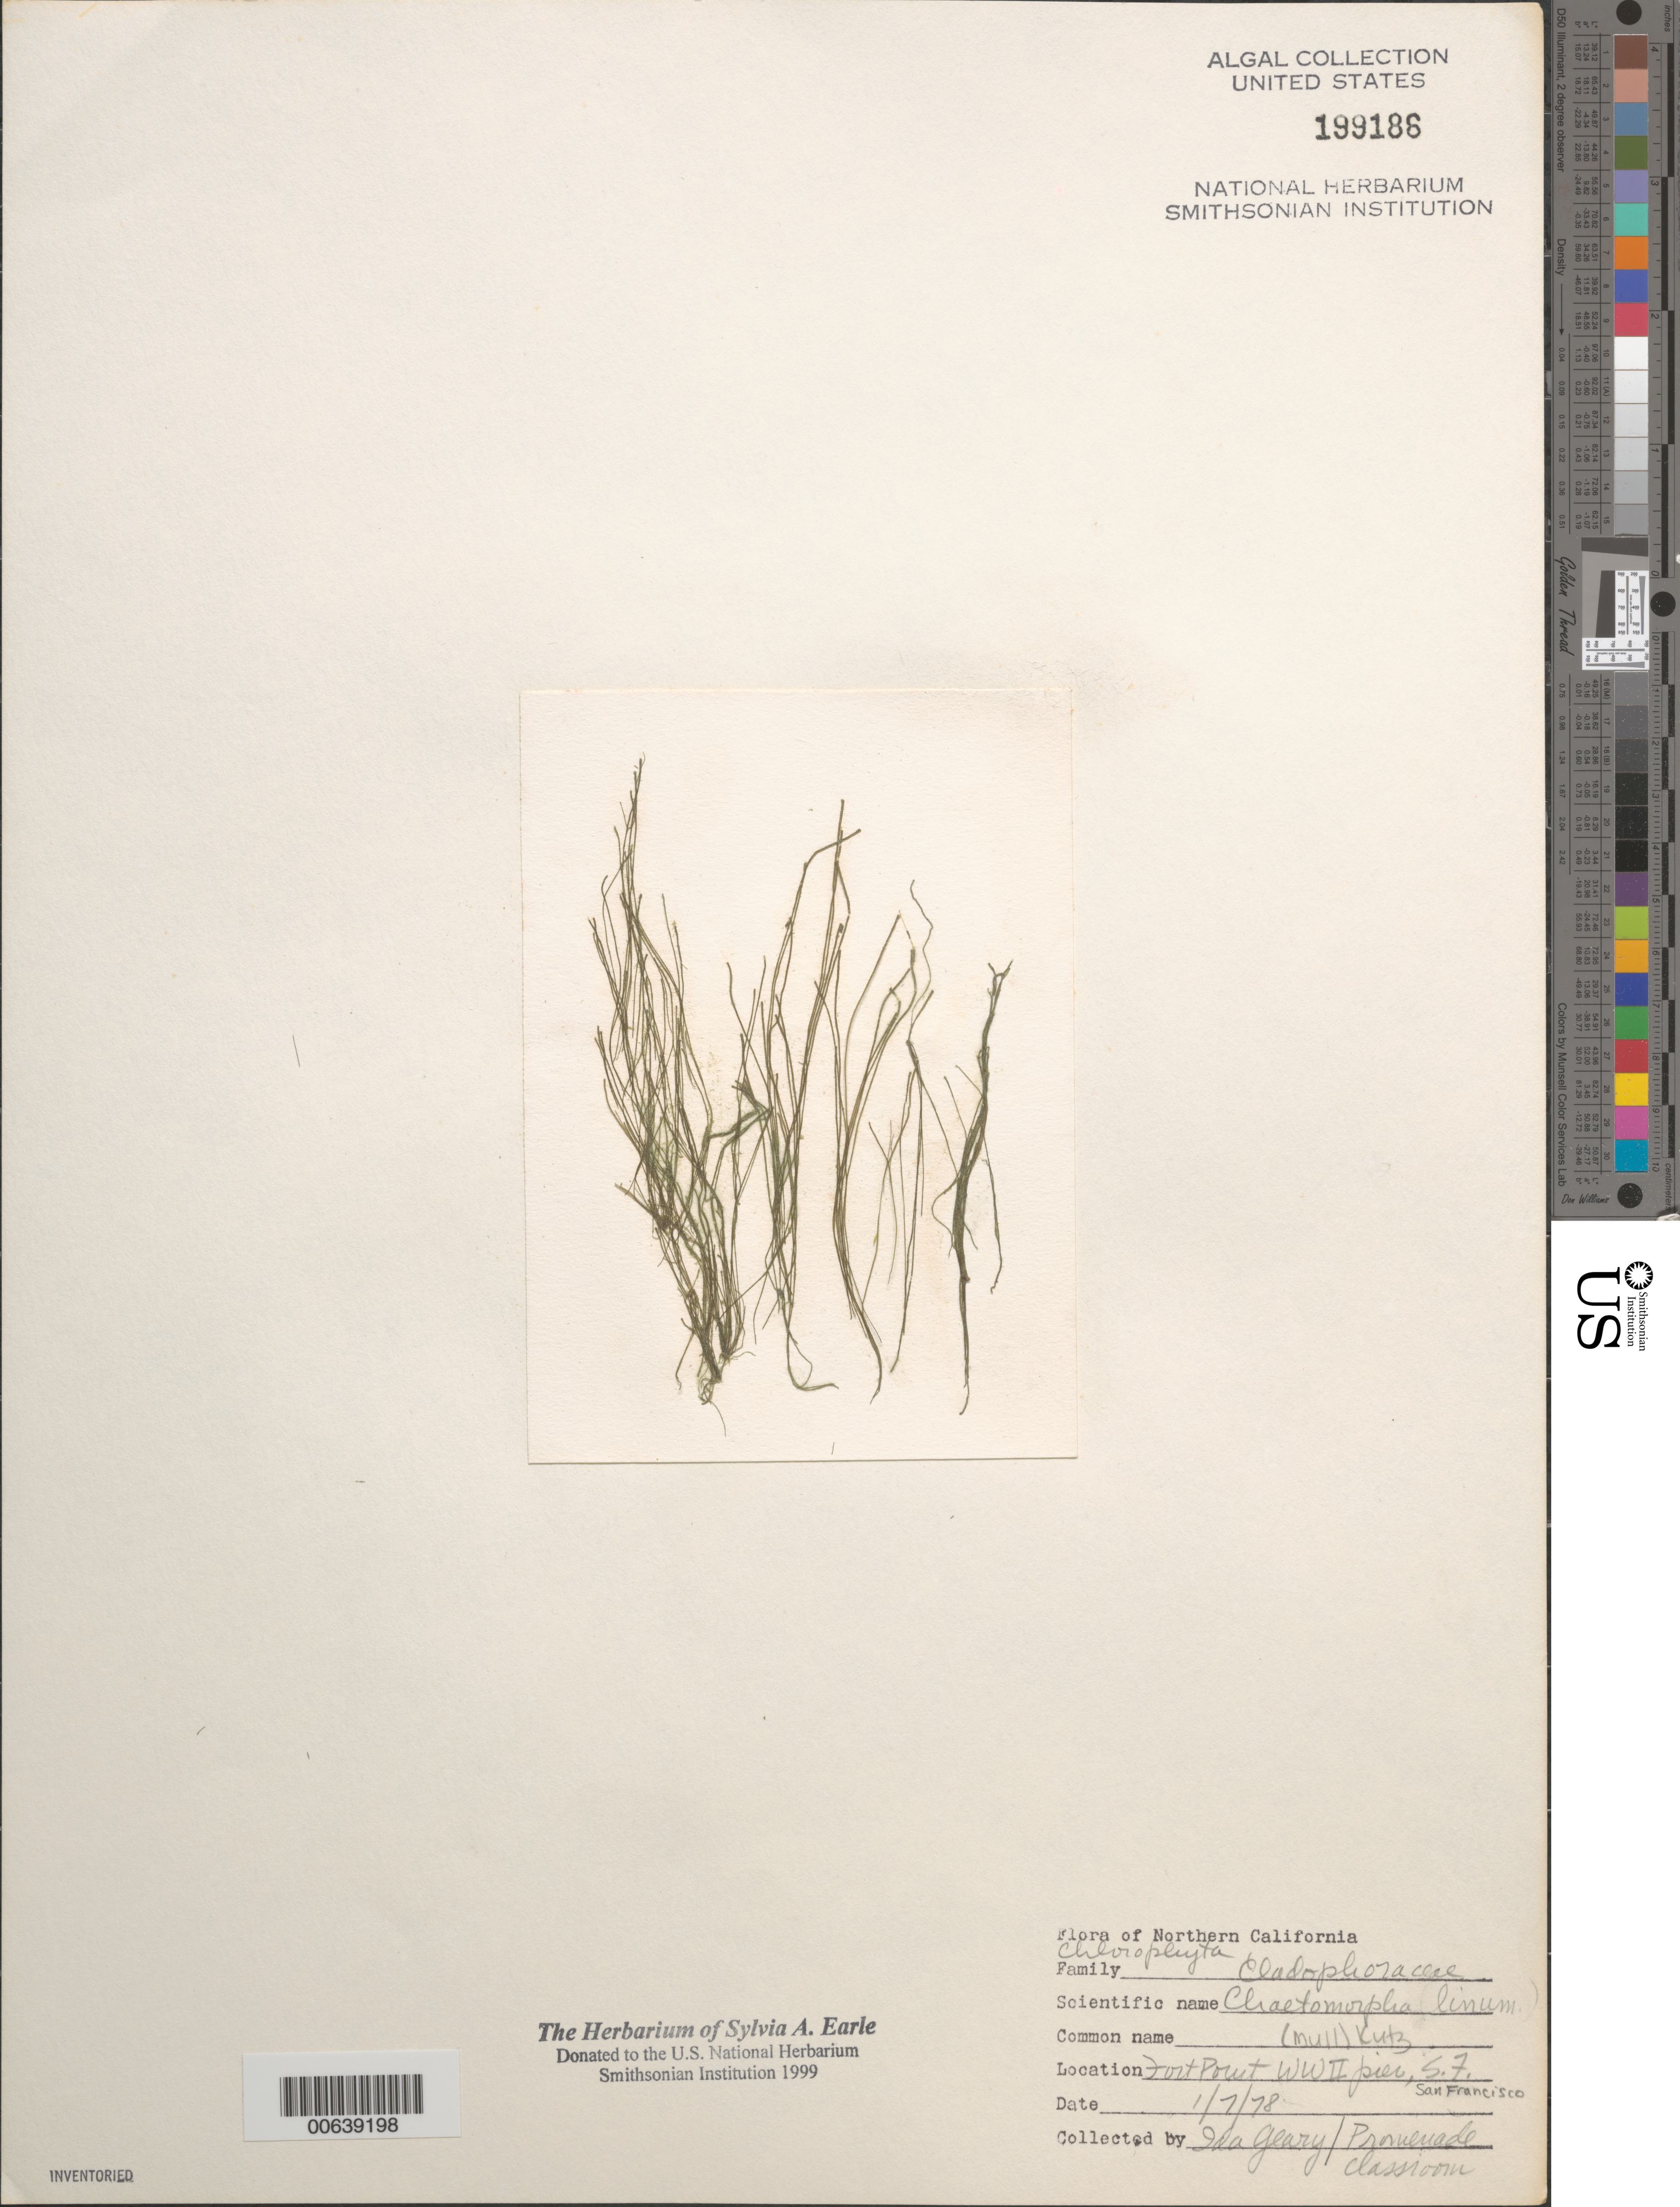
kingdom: Plantae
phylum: Chlorophyta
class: Ulvophyceae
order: Cladophorales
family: Cladophoraceae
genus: Chaetomorpha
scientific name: Chaetomorpha linum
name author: (O.F. Muell.) Kütz.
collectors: I. Geary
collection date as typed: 07 Jan 1978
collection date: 1978-01-07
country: United States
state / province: California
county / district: San Francisco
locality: San Francisco, Fort Point, World War II Pier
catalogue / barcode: US 199186